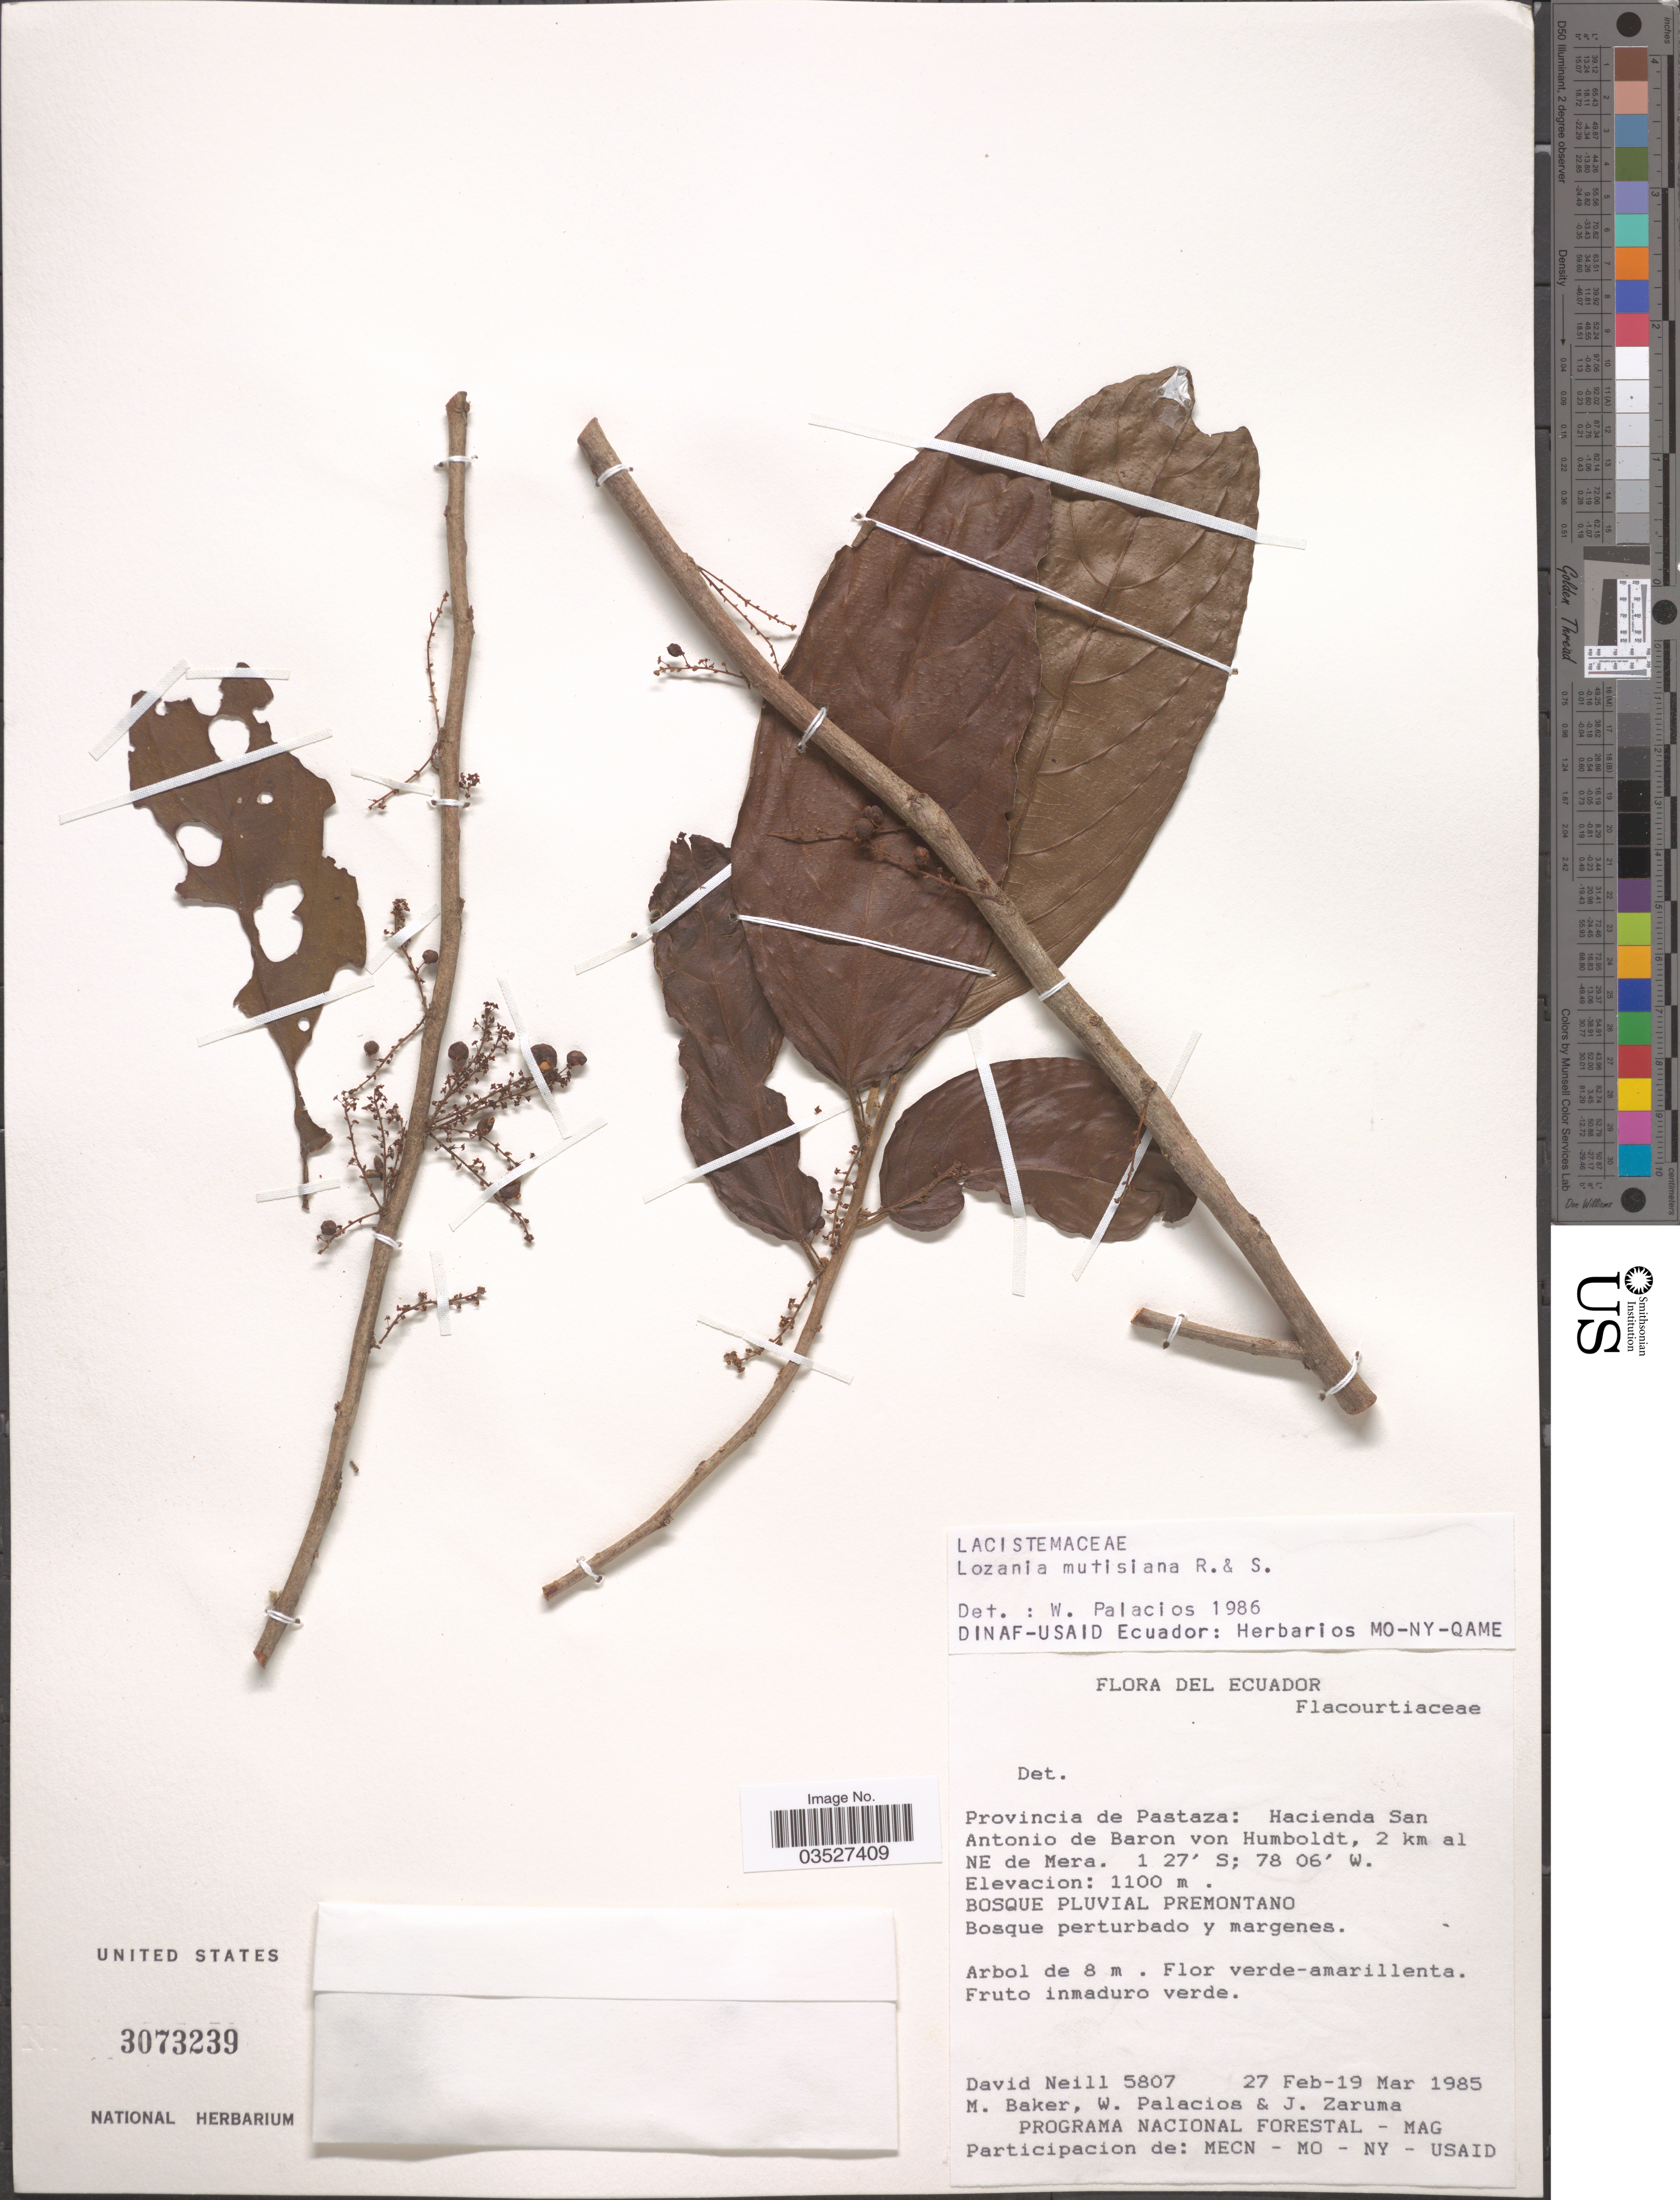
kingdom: Plantae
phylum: Tracheophyta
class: Magnoliopsida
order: Malpighiales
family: Lacistemataceae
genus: Lozania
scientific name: Lozania mutisiana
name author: Schult. in Roem. & Schult.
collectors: D. Neill, M. Baker, W. Palacios & J. Zaruma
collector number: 5807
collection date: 1985-02-27/1985-03-19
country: Ecuador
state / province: Pastaza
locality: Hacienda San Antonio de Baron von Humboldt, 2 km al NE de Mera.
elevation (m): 1100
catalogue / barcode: US 3073239